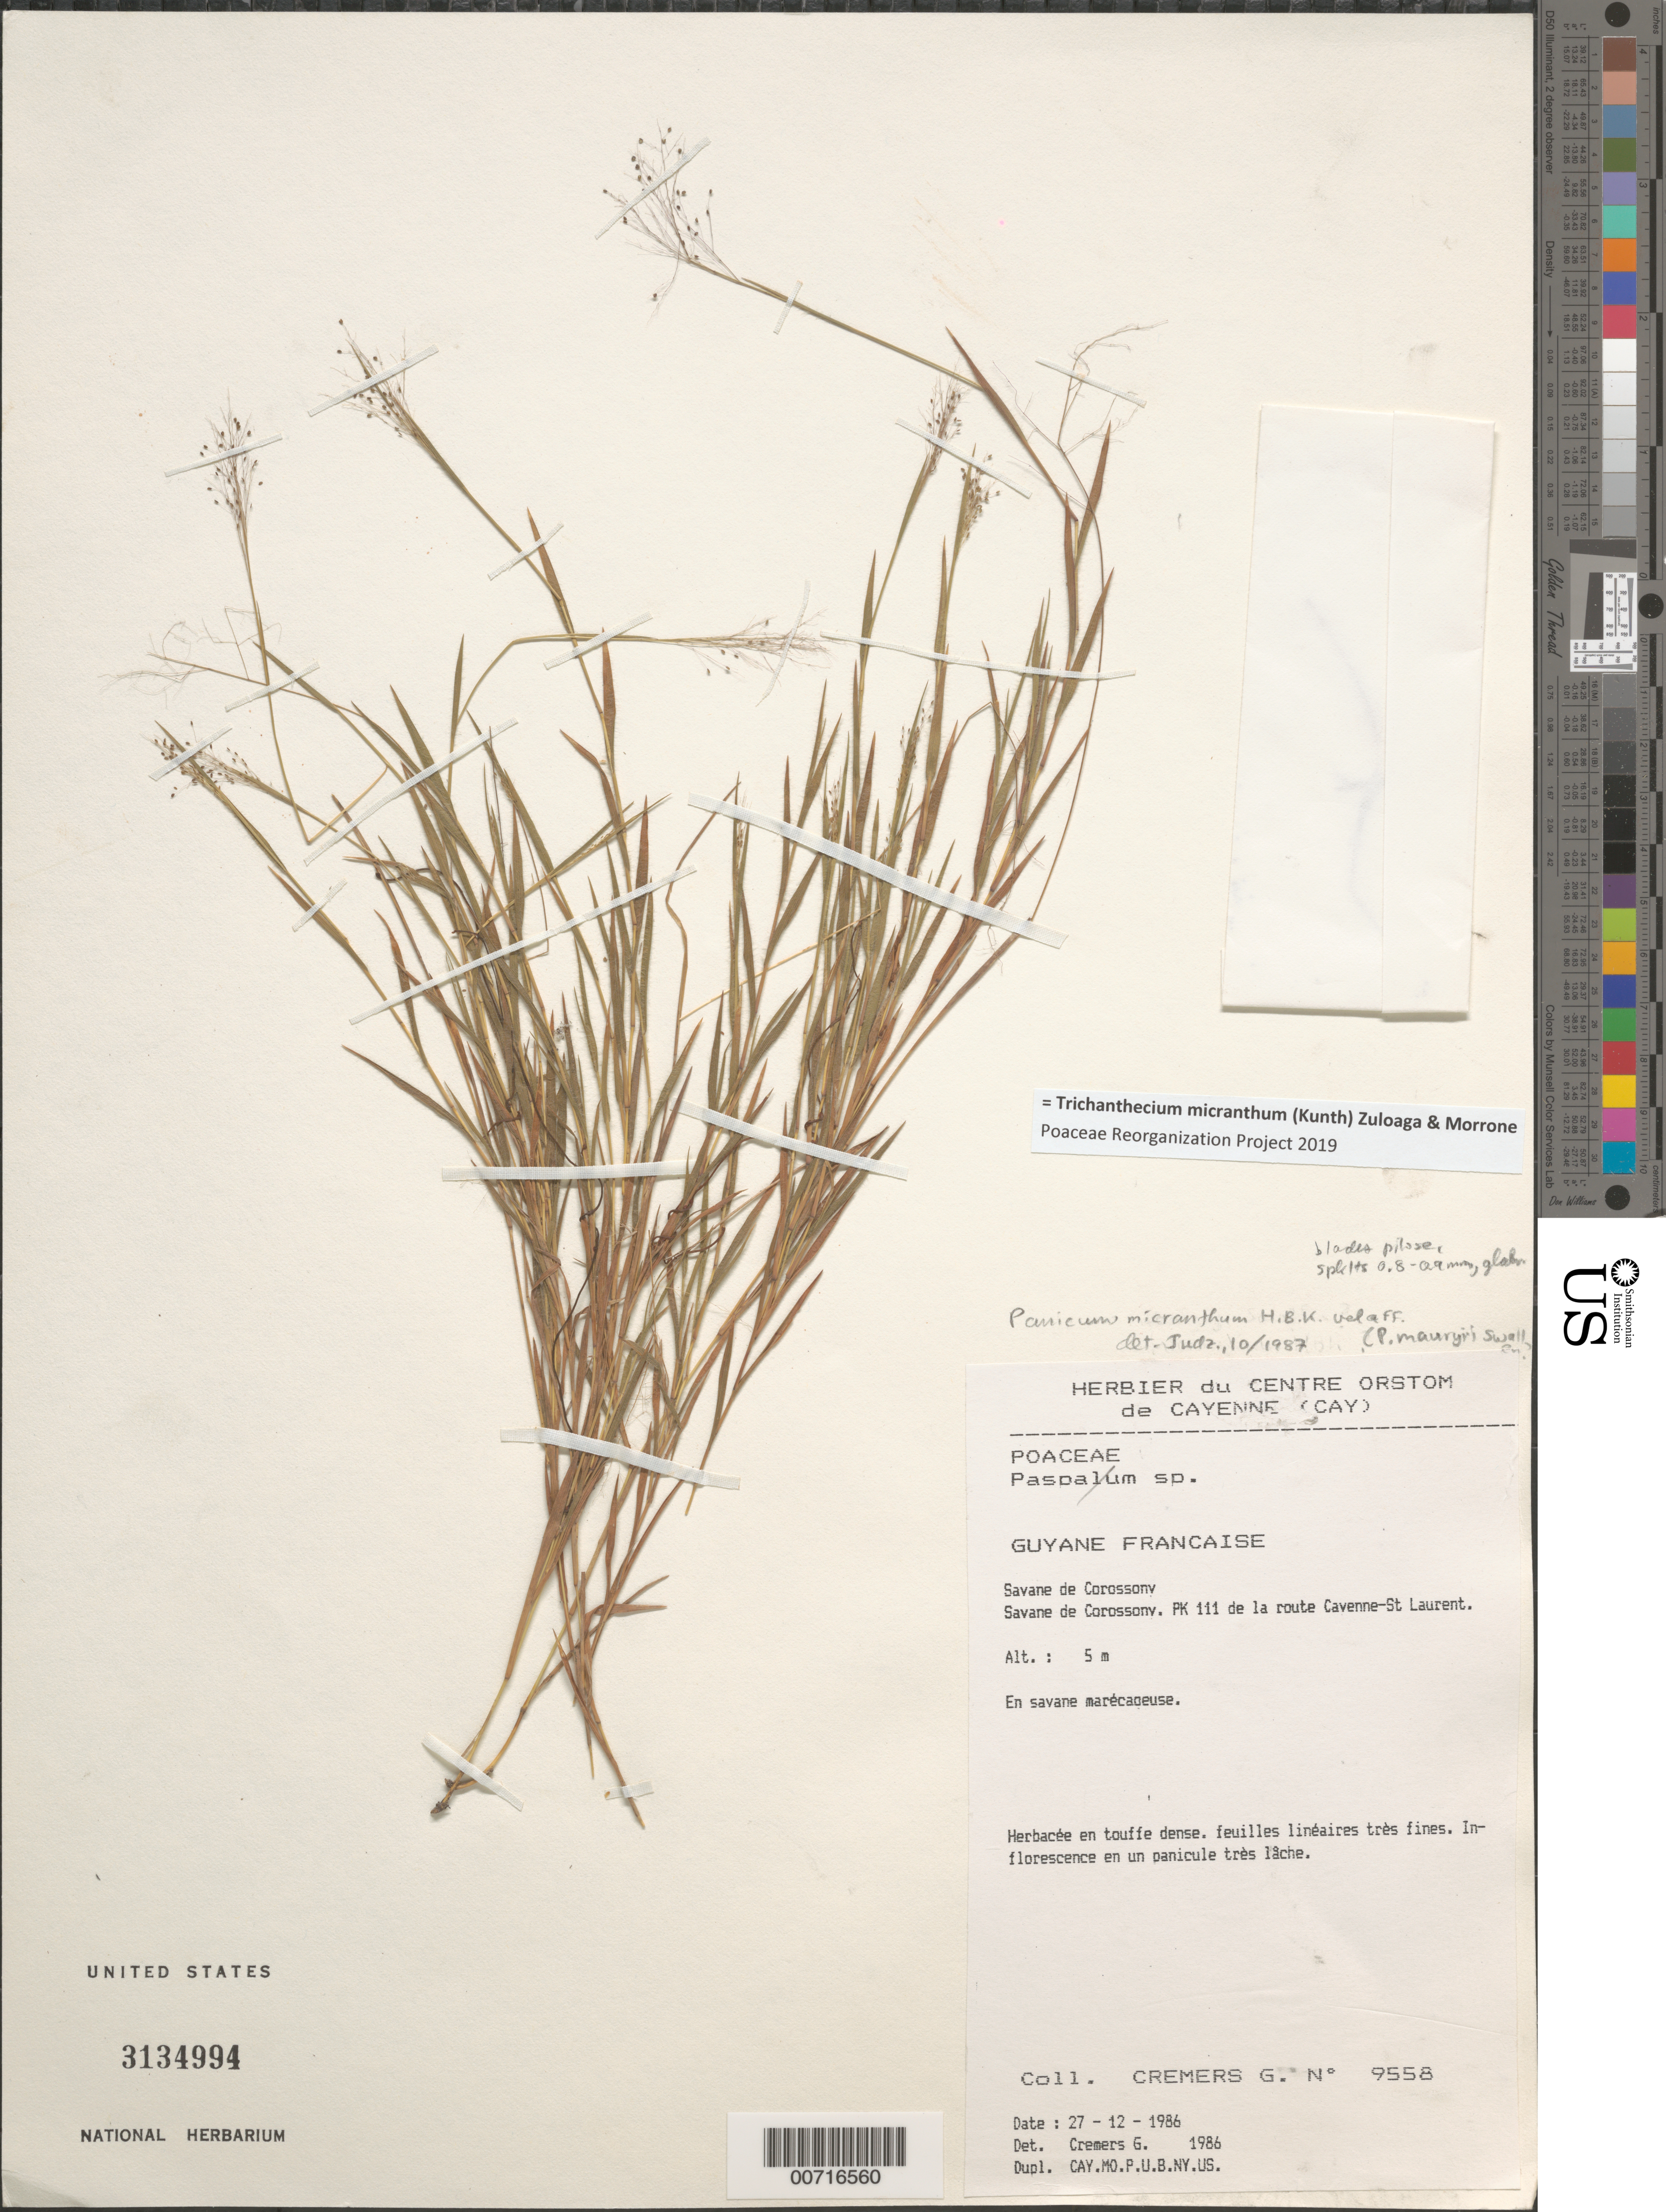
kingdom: Plantae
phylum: Tracheophyta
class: Liliopsida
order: Poales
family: Poaceae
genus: Trichanthecium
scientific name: Trichanthecium micranthum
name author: (Kunth) Zuloaga & Morrone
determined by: Poaceae Reorganization Project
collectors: G. Cremers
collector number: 9558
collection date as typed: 27-Dec-86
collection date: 1986-12-27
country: French Guiana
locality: Savane de Corossony, PK 111 de la route Cayenne-St. Laurent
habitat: Marshy savanna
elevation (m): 5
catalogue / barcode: US 3134994